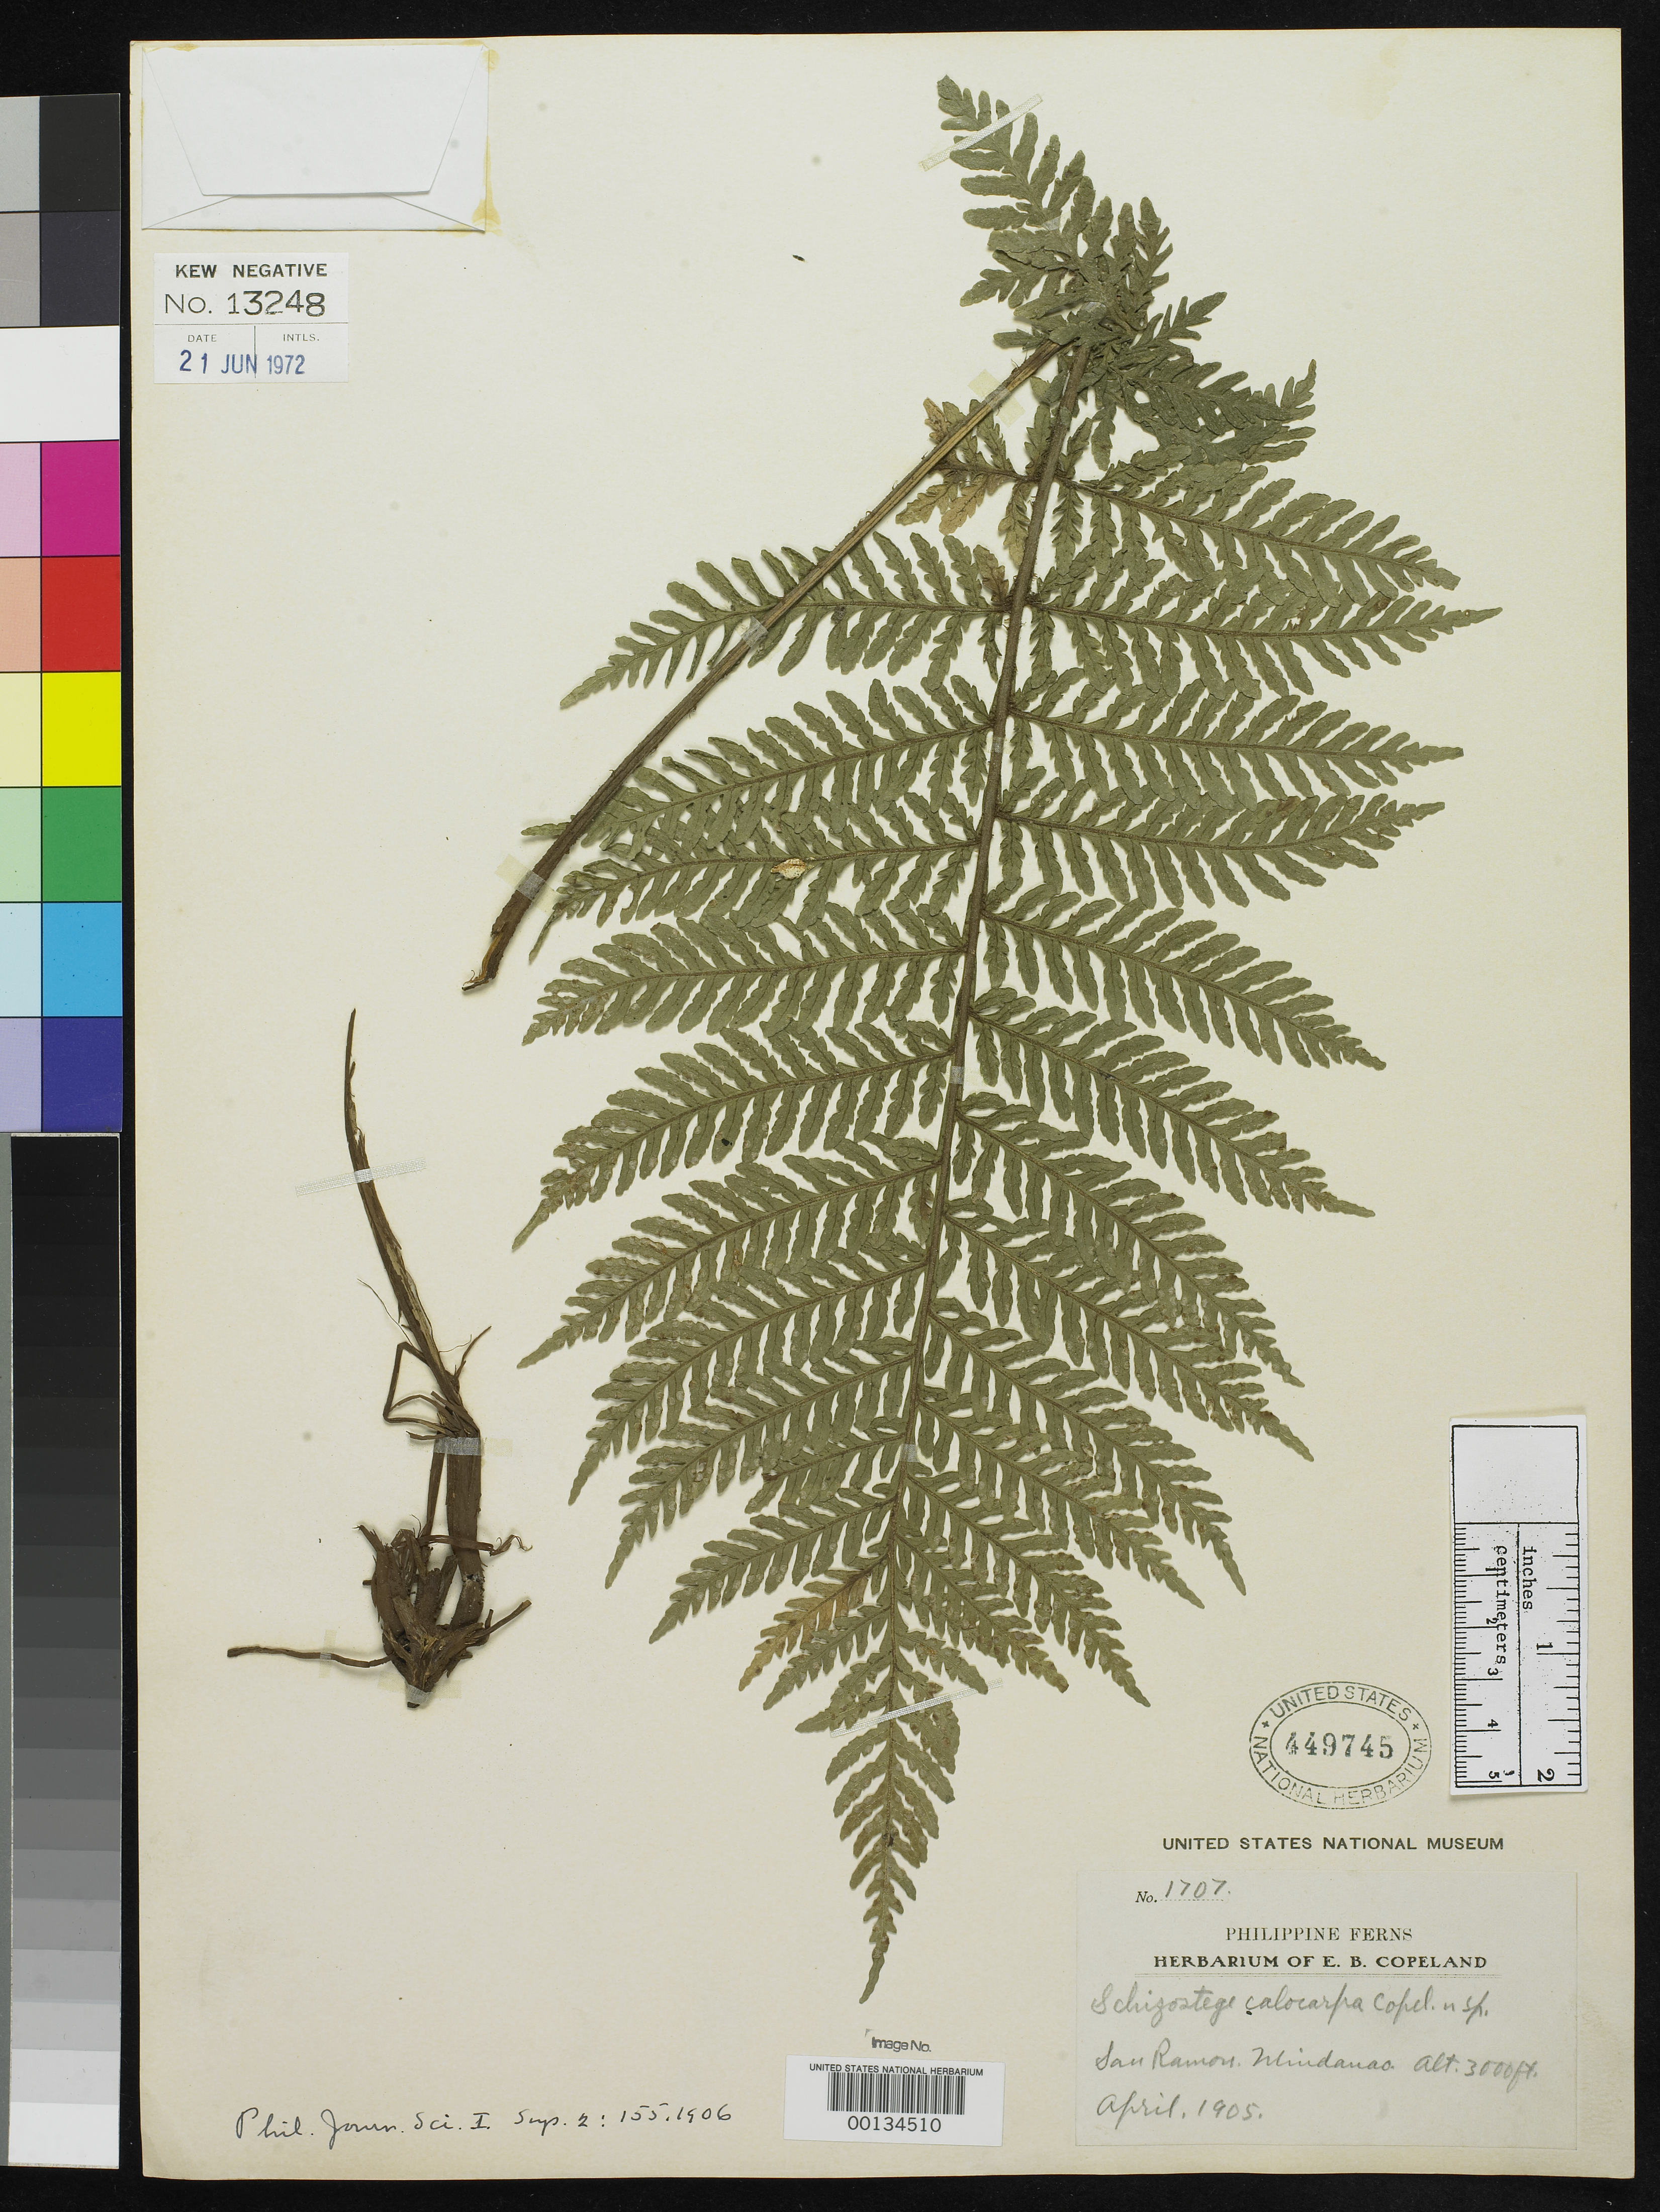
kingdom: Plantae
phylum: Tracheophyta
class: Polypodiopsida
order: Polypodiales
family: Pteridaceae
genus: Schizostege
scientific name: Schizostege calocarpa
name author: Copel.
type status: Isotype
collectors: E. B. Copeland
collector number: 1707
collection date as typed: Apr 1905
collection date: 1905-04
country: Philippines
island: Mindanao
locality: San Ramon.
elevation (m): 914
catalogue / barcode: US 449745